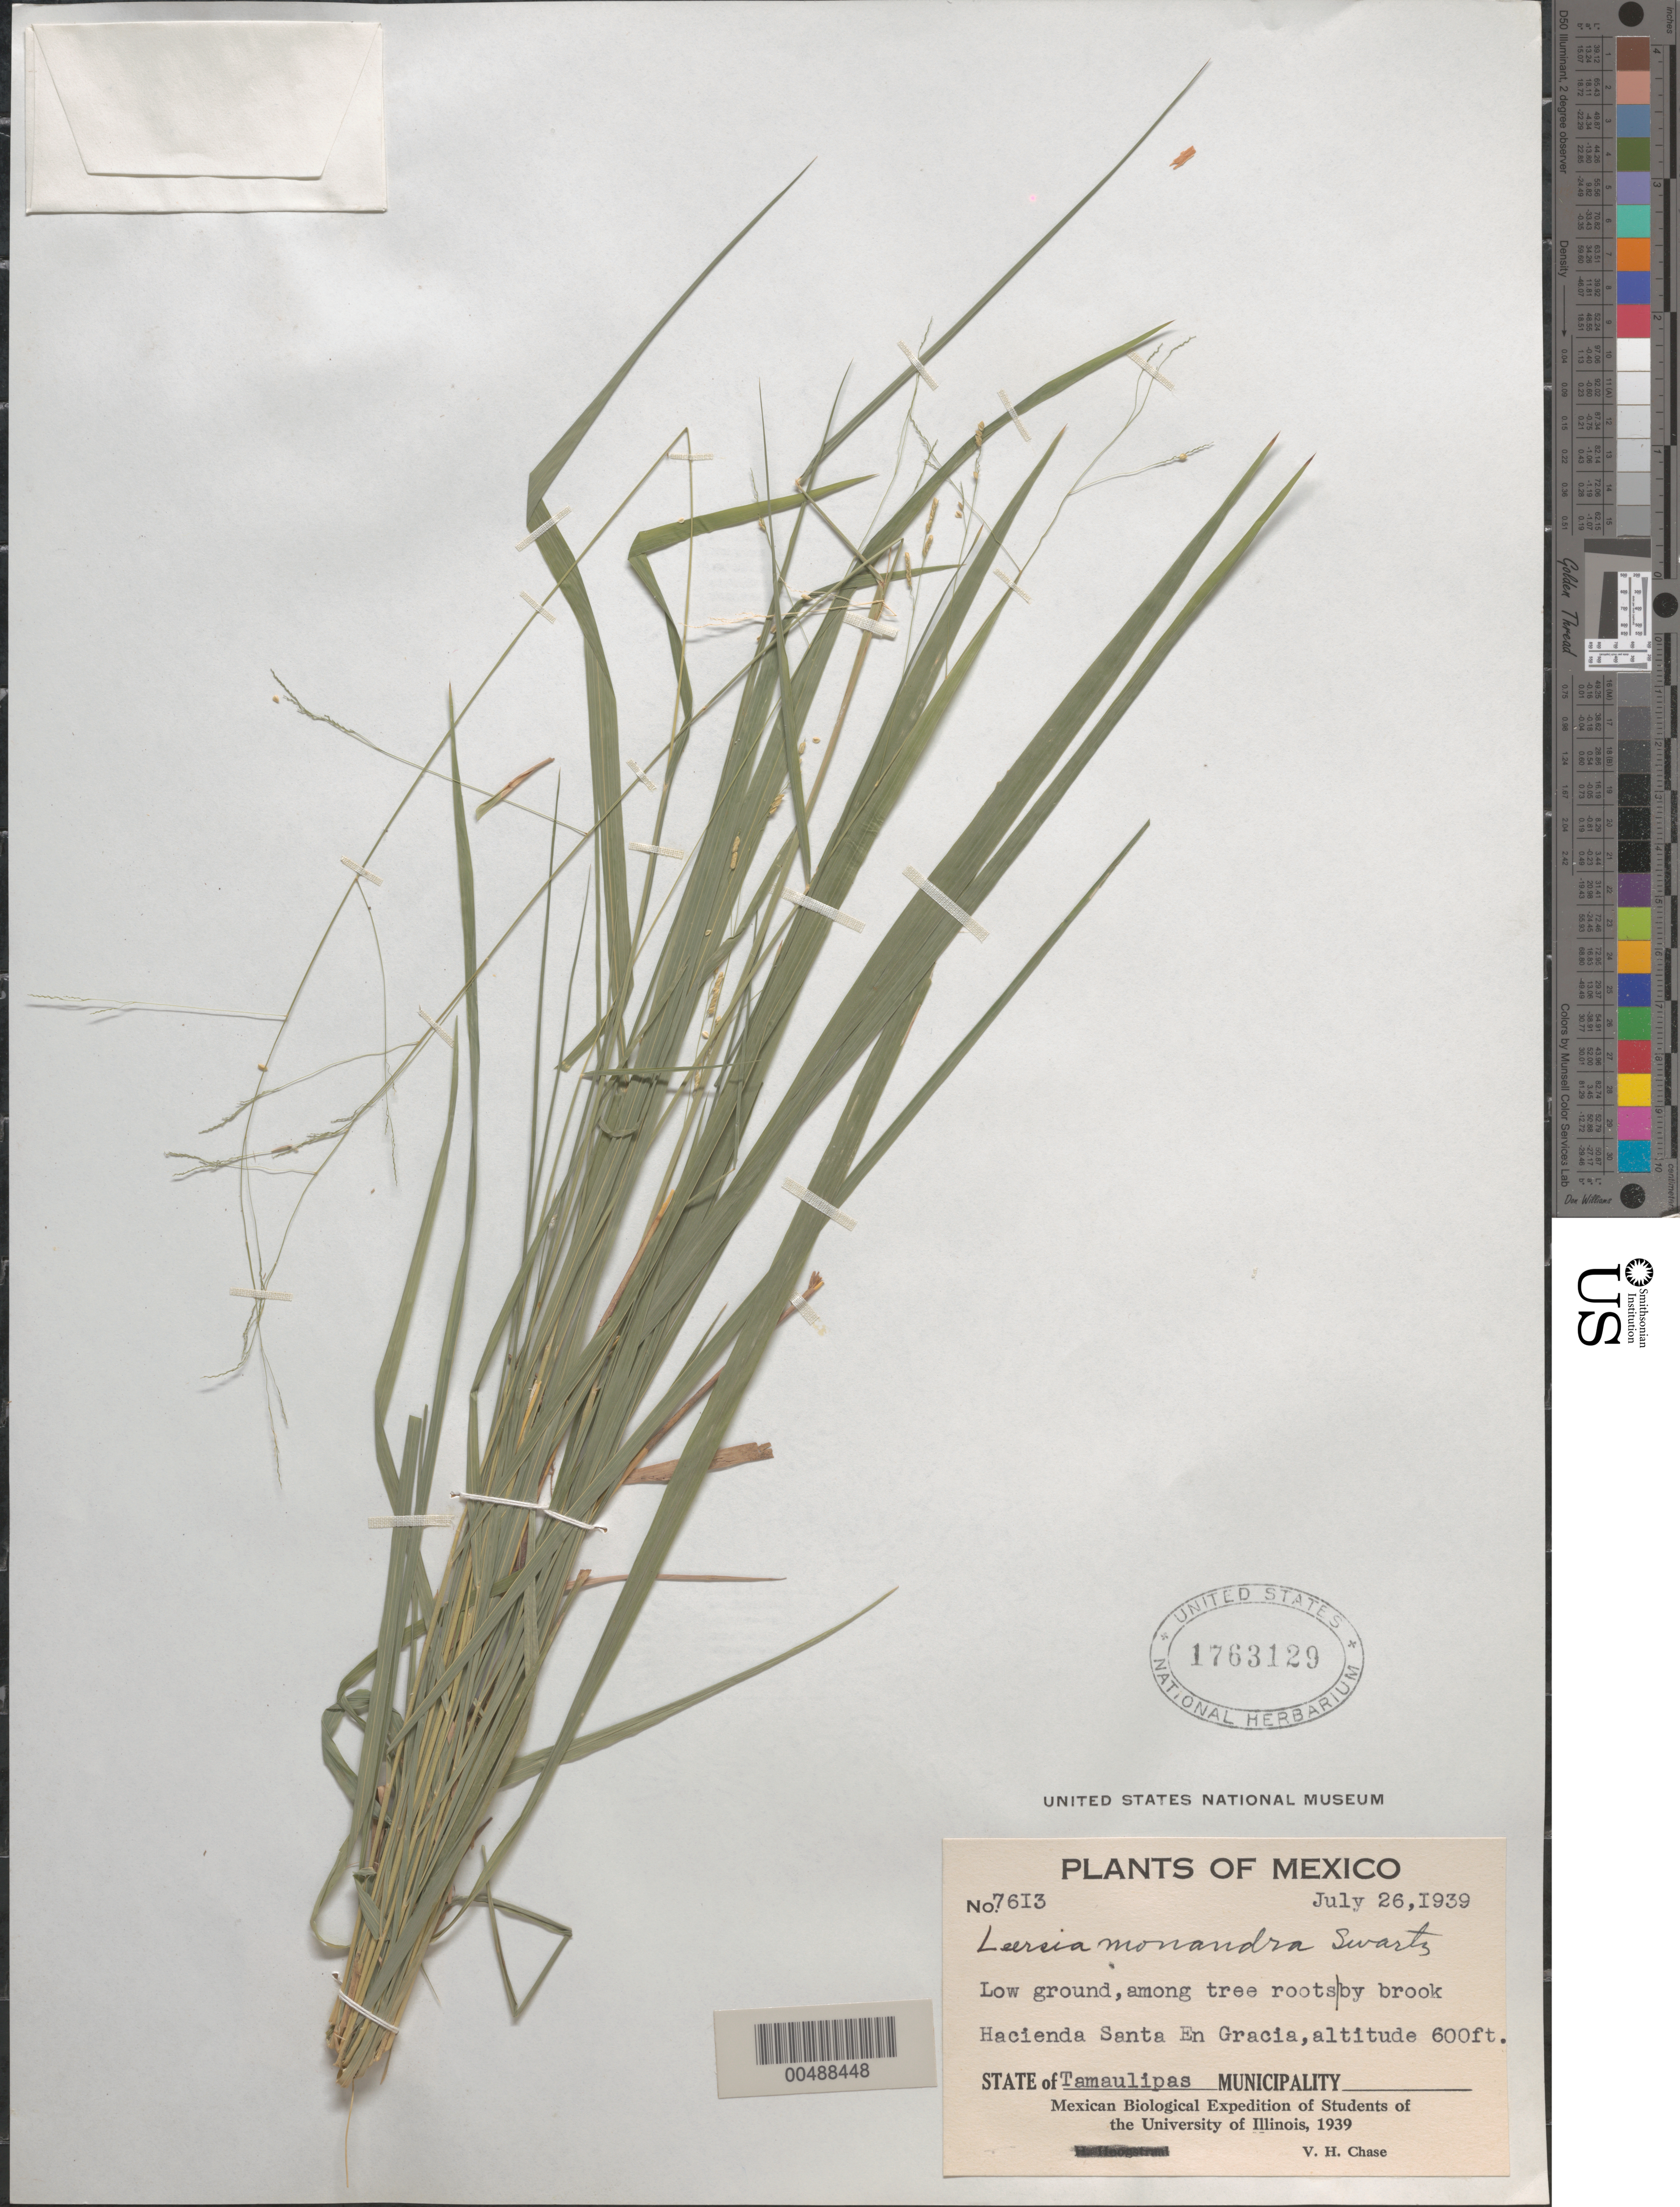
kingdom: Plantae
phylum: Tracheophyta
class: Liliopsida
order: Poales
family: Poaceae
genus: Leersia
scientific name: Leersia monandra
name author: Sw.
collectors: V. H. Chase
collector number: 7613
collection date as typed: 26 Jul 1939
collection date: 1939-07-26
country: Mexico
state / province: Tamaulipas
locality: Hacienda Santa En Gracia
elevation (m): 183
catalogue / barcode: US 1763129